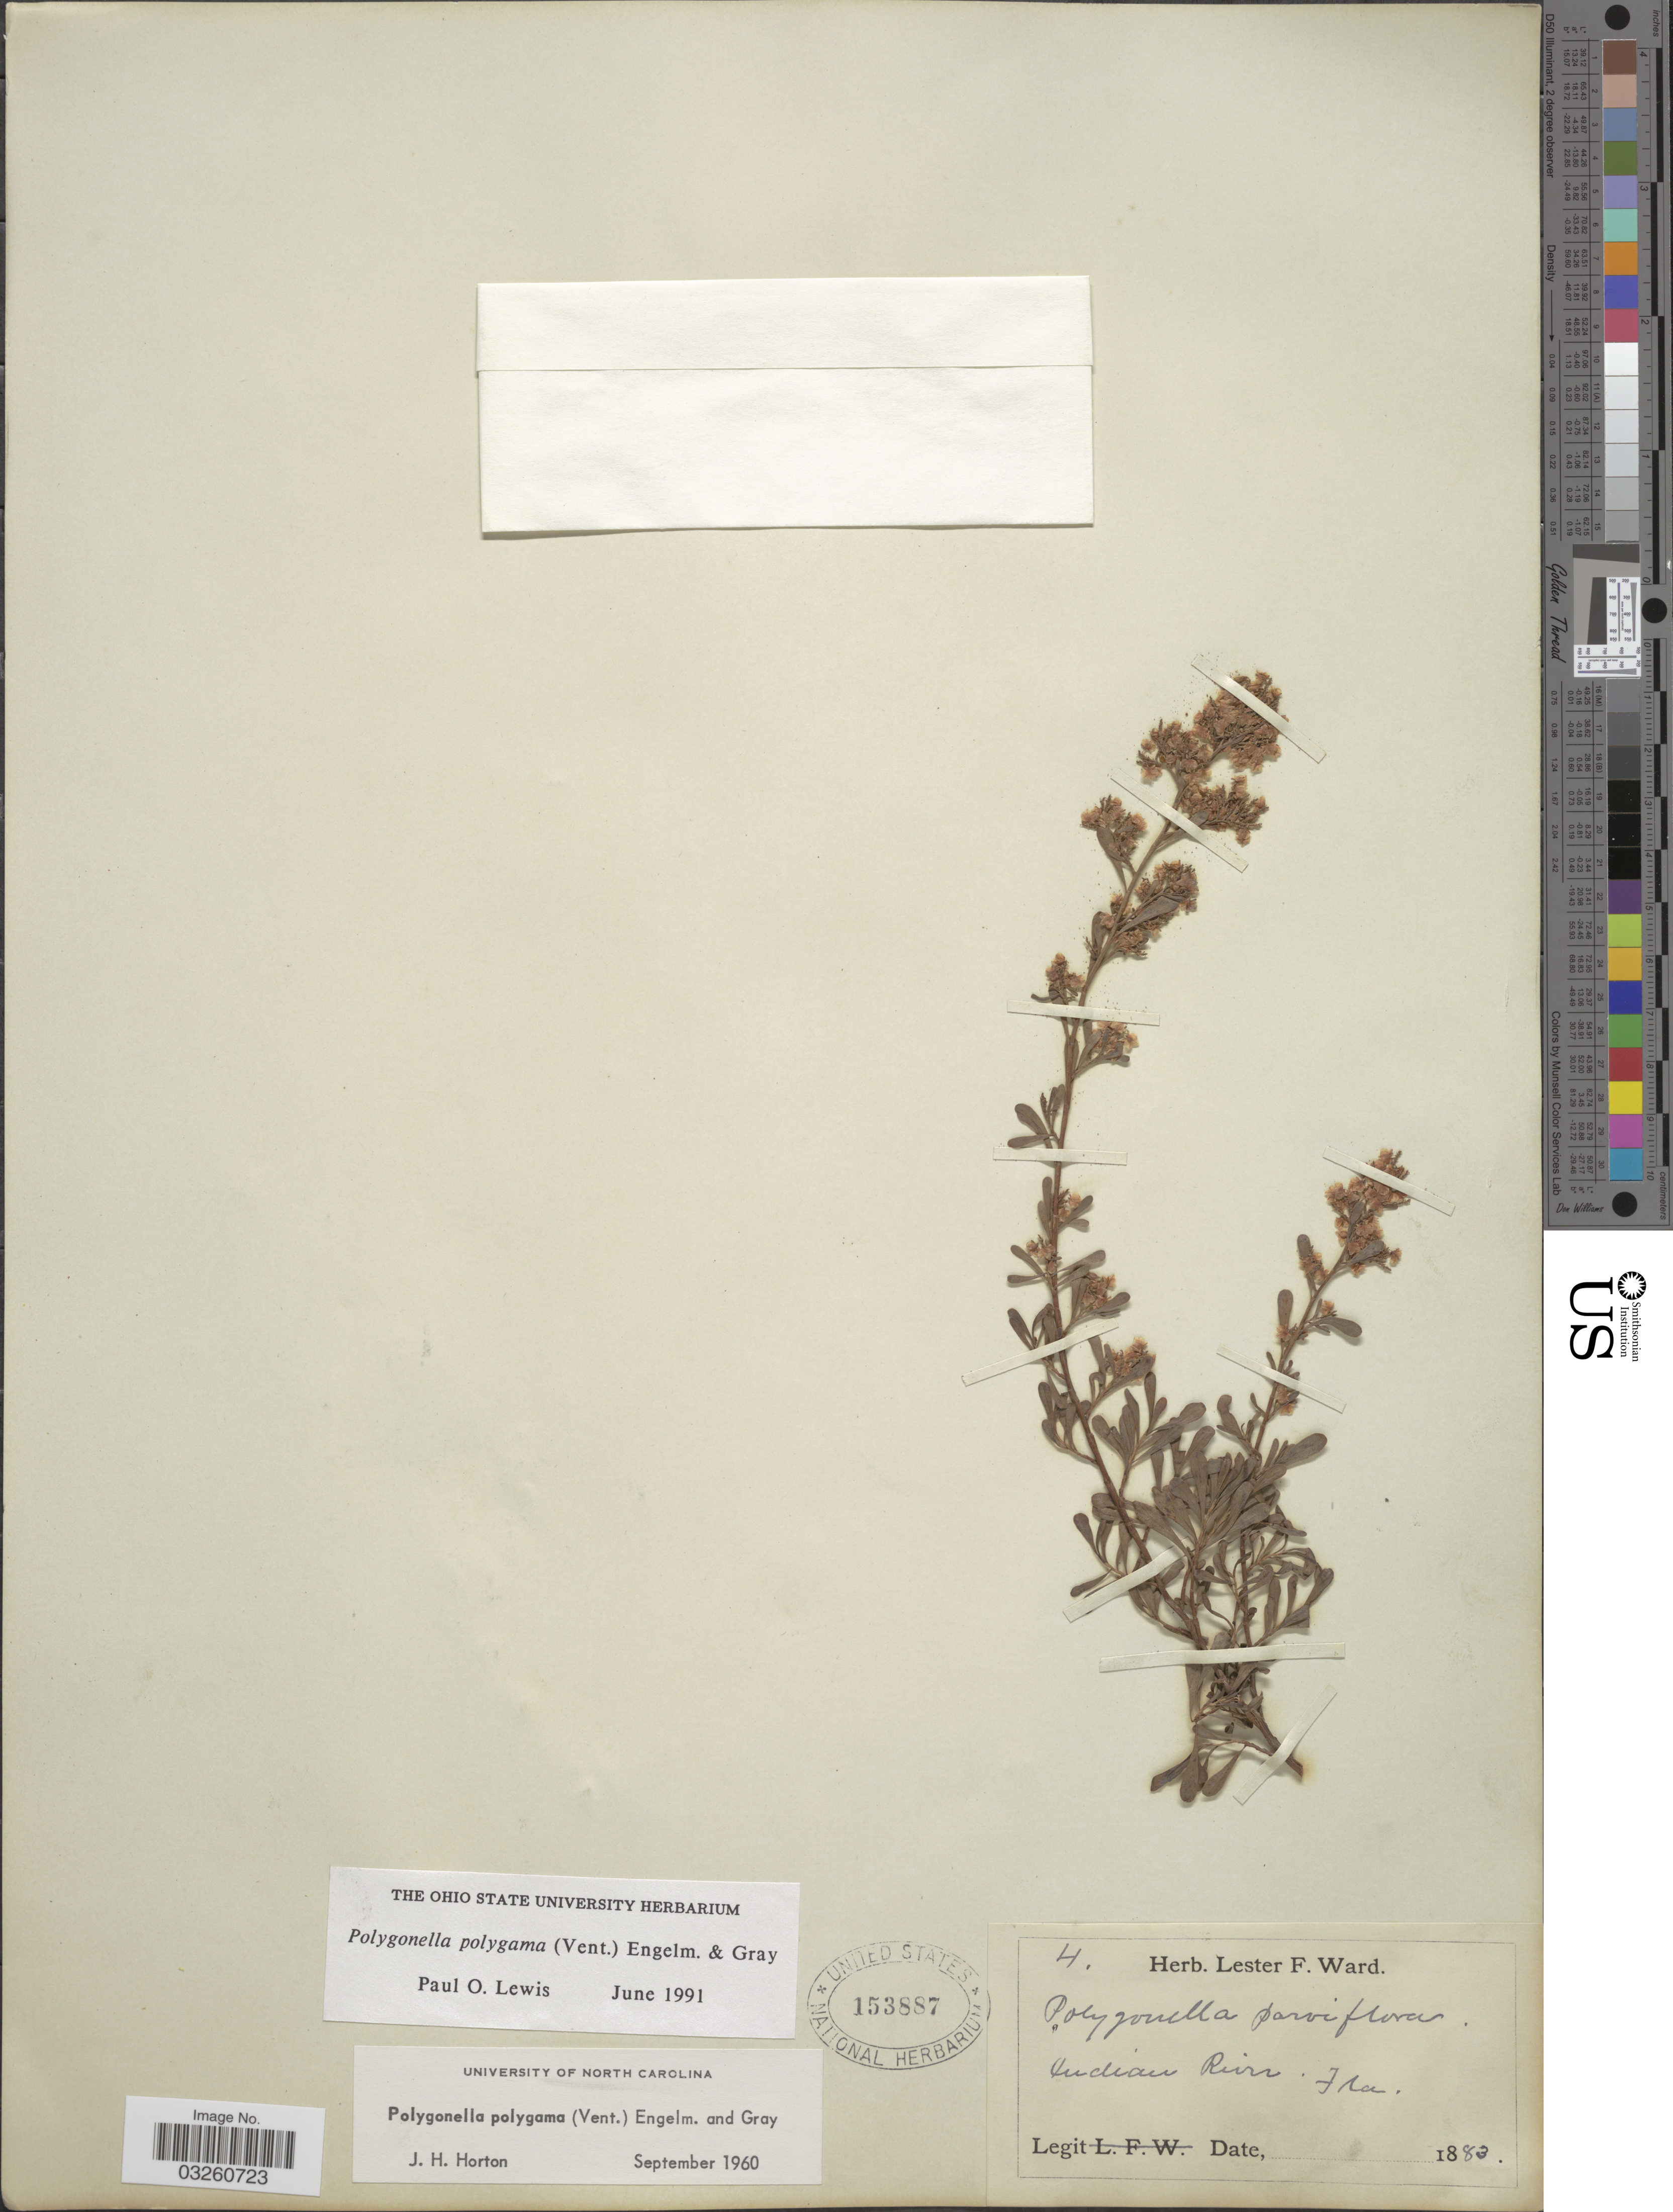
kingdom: Plantae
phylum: Tracheophyta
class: Magnoliopsida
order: Caryophyllales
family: Polygonaceae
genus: Polygonella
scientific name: Polygonella polygama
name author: (Vent.) Engelm. & A. Gray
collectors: ex herb. Lester F. Ward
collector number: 4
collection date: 1883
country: United States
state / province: Florida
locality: Indian River.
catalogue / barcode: US 153887